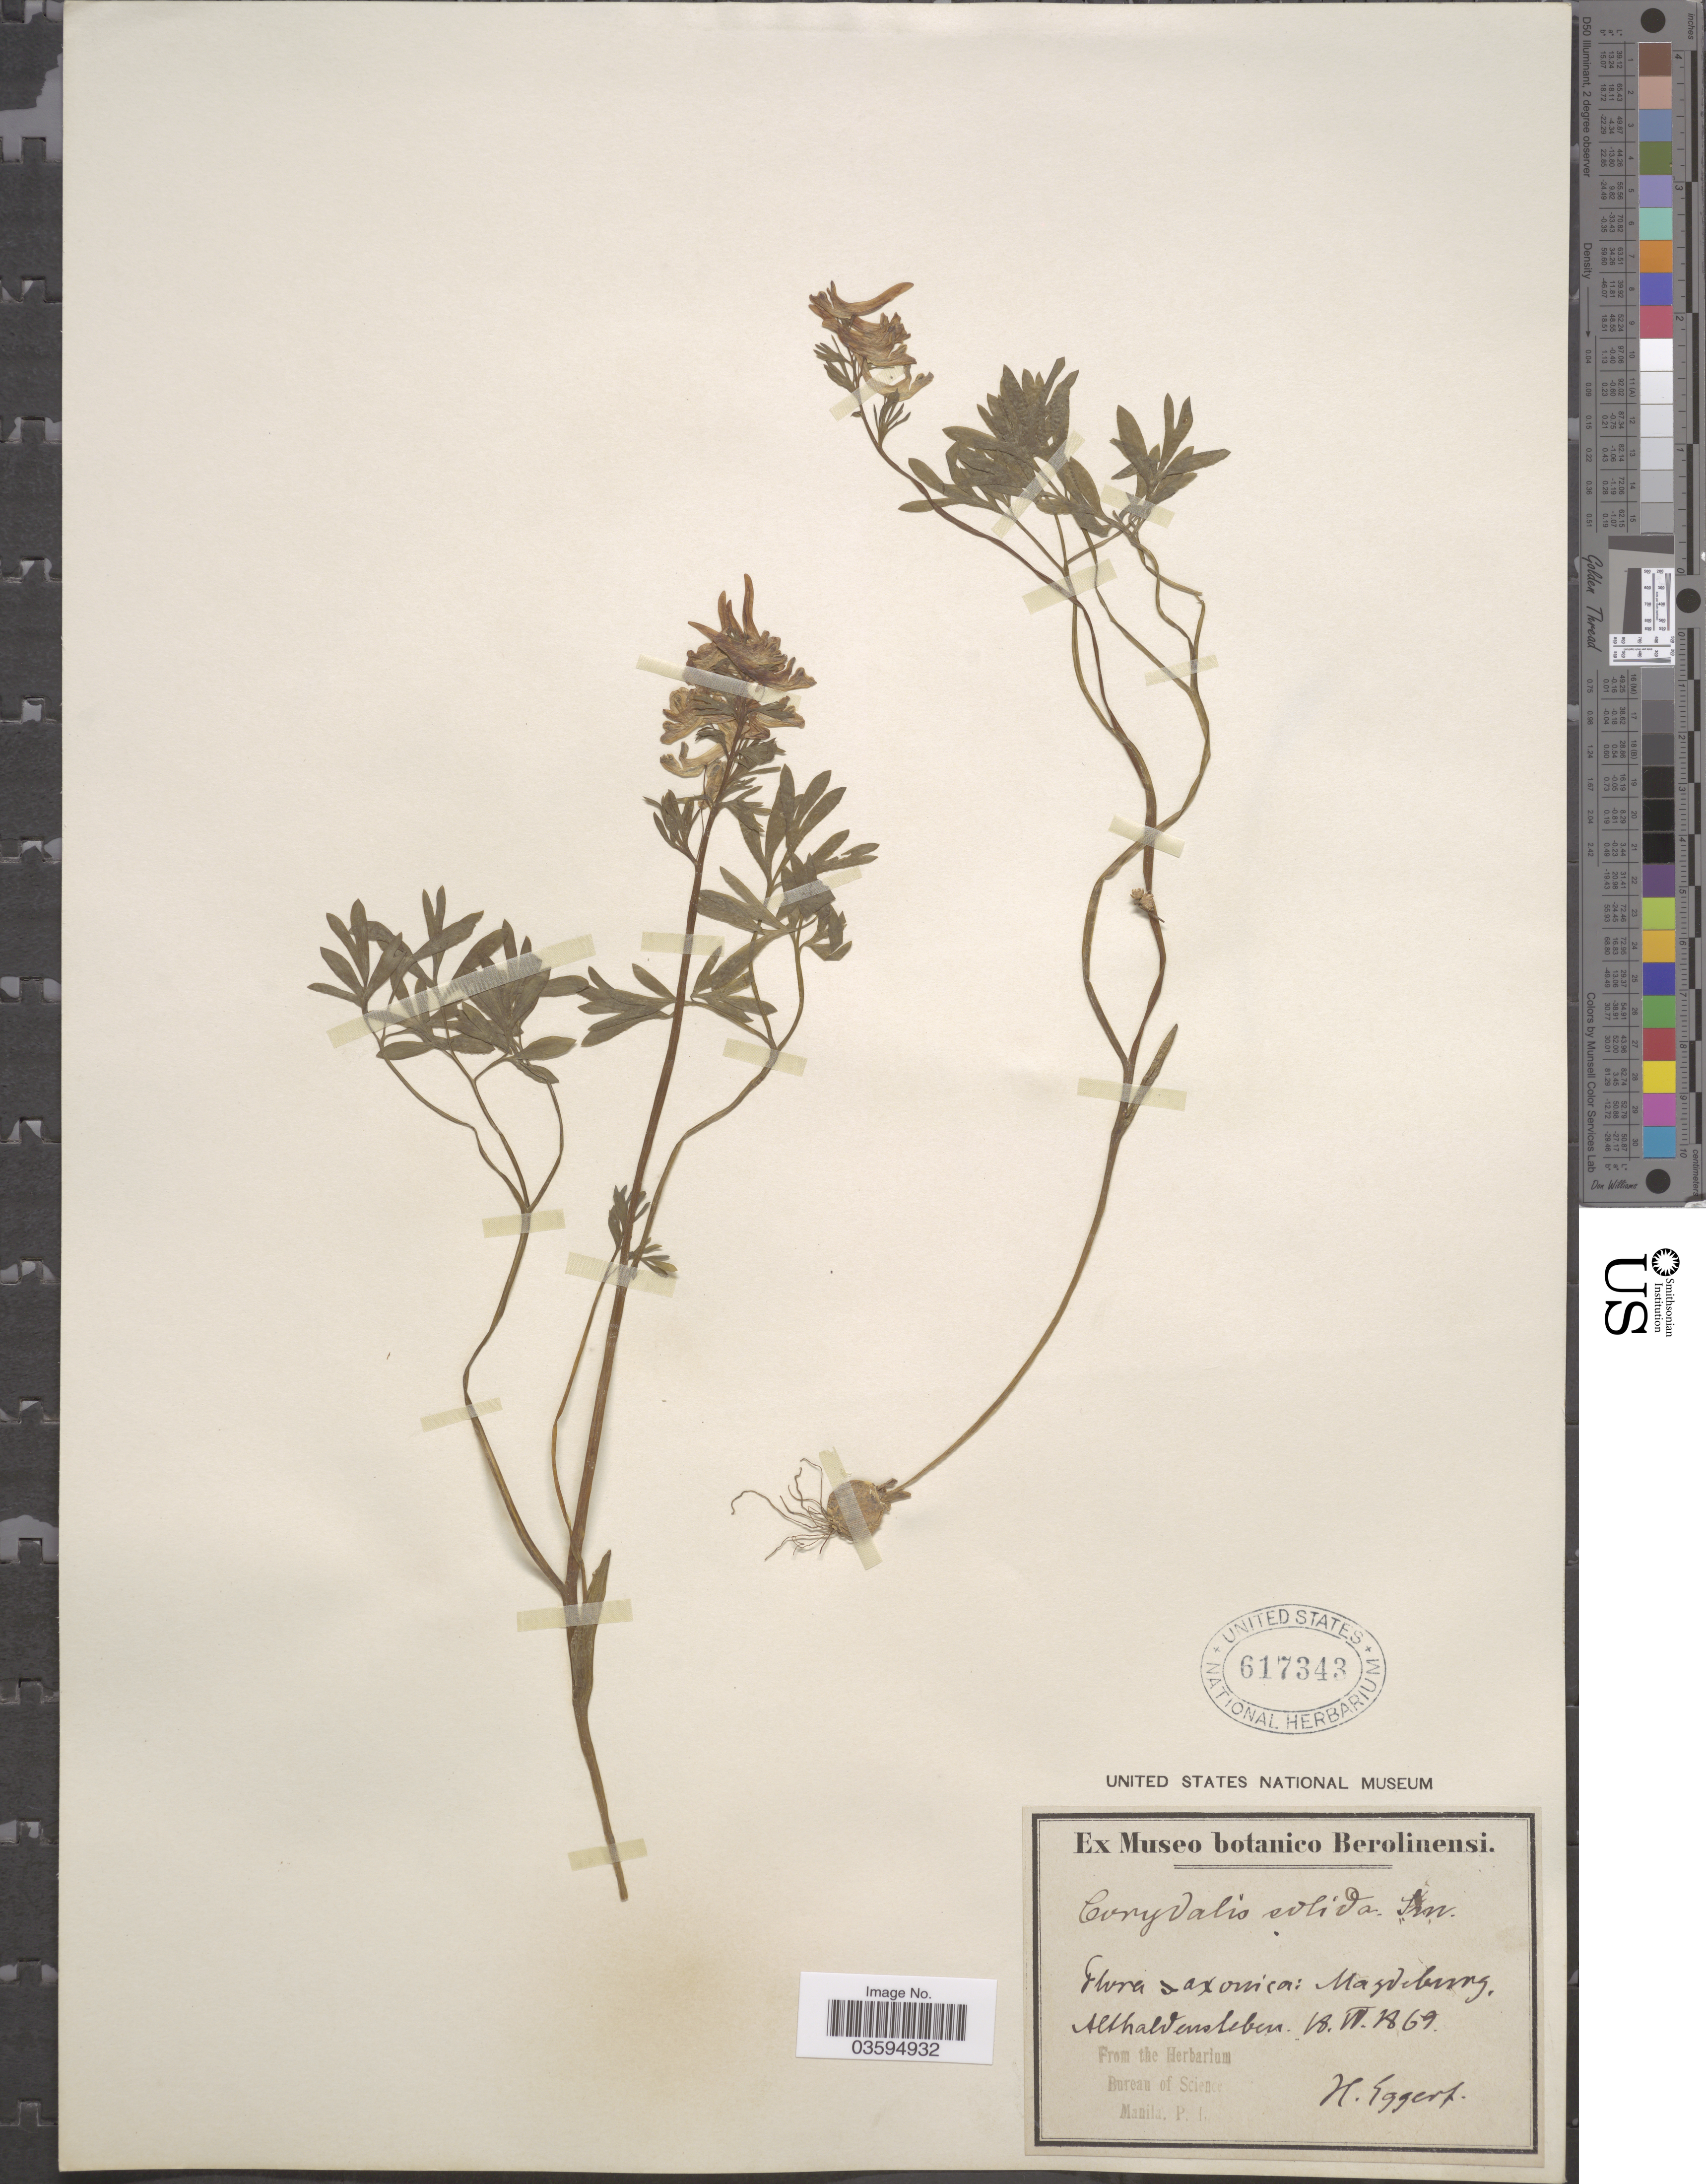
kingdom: Plantae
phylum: Tracheophyta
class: Magnoliopsida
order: Ranunculales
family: Papaveraceae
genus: Corydalis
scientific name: Corydalis solida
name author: (L.) Clairv.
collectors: H. Eggert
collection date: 1869-06-18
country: Germany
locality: Saxonica: Magdeburg, Althaldensleben.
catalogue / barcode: US 617343